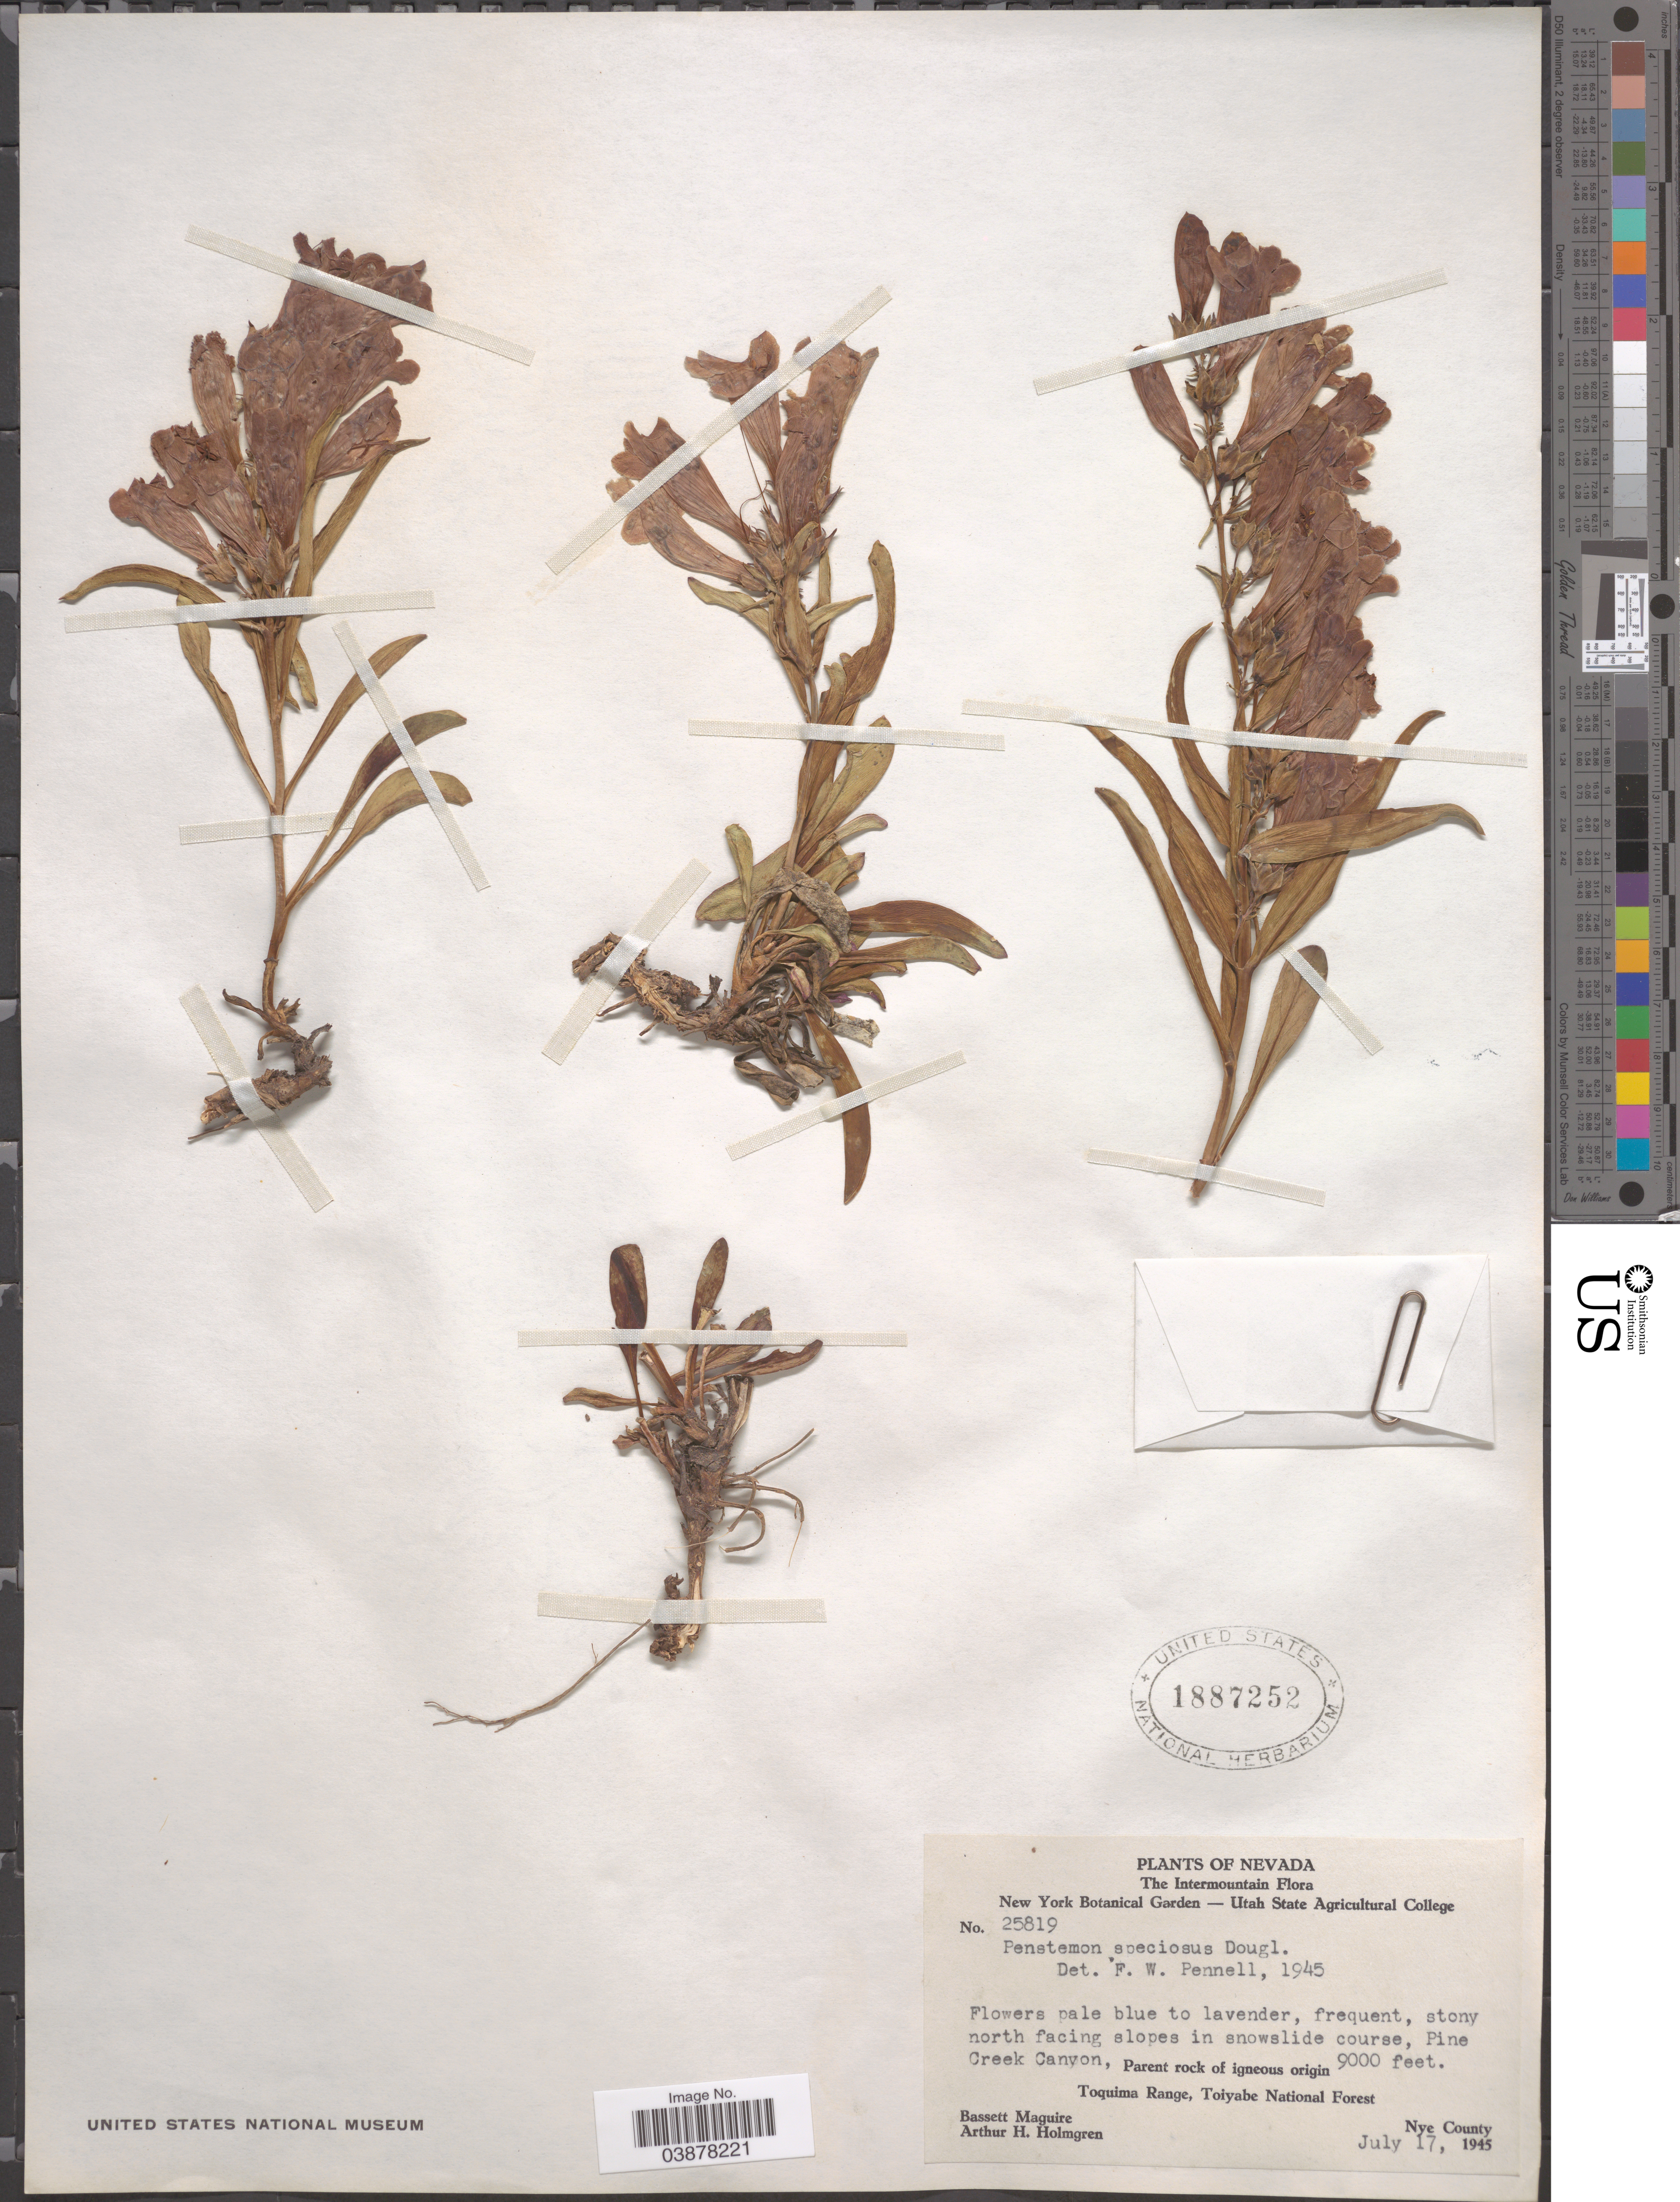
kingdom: Plantae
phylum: Tracheophyta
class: Magnoliopsida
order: Lamiales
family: Plantaginaceae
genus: Penstemon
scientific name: Penstemon speciosus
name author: Douglas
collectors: B. Maguire & A. H. Holmgren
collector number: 25819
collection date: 1945-07-17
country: United States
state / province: Nevada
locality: The Intermountain. Stony north facing slopes in snowslide course, Pine Creek Canyon, Parent rock of igneous origin. Toquima Range, Toiyabe National Forest. Nye County.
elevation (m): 2743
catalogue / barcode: US 1887252